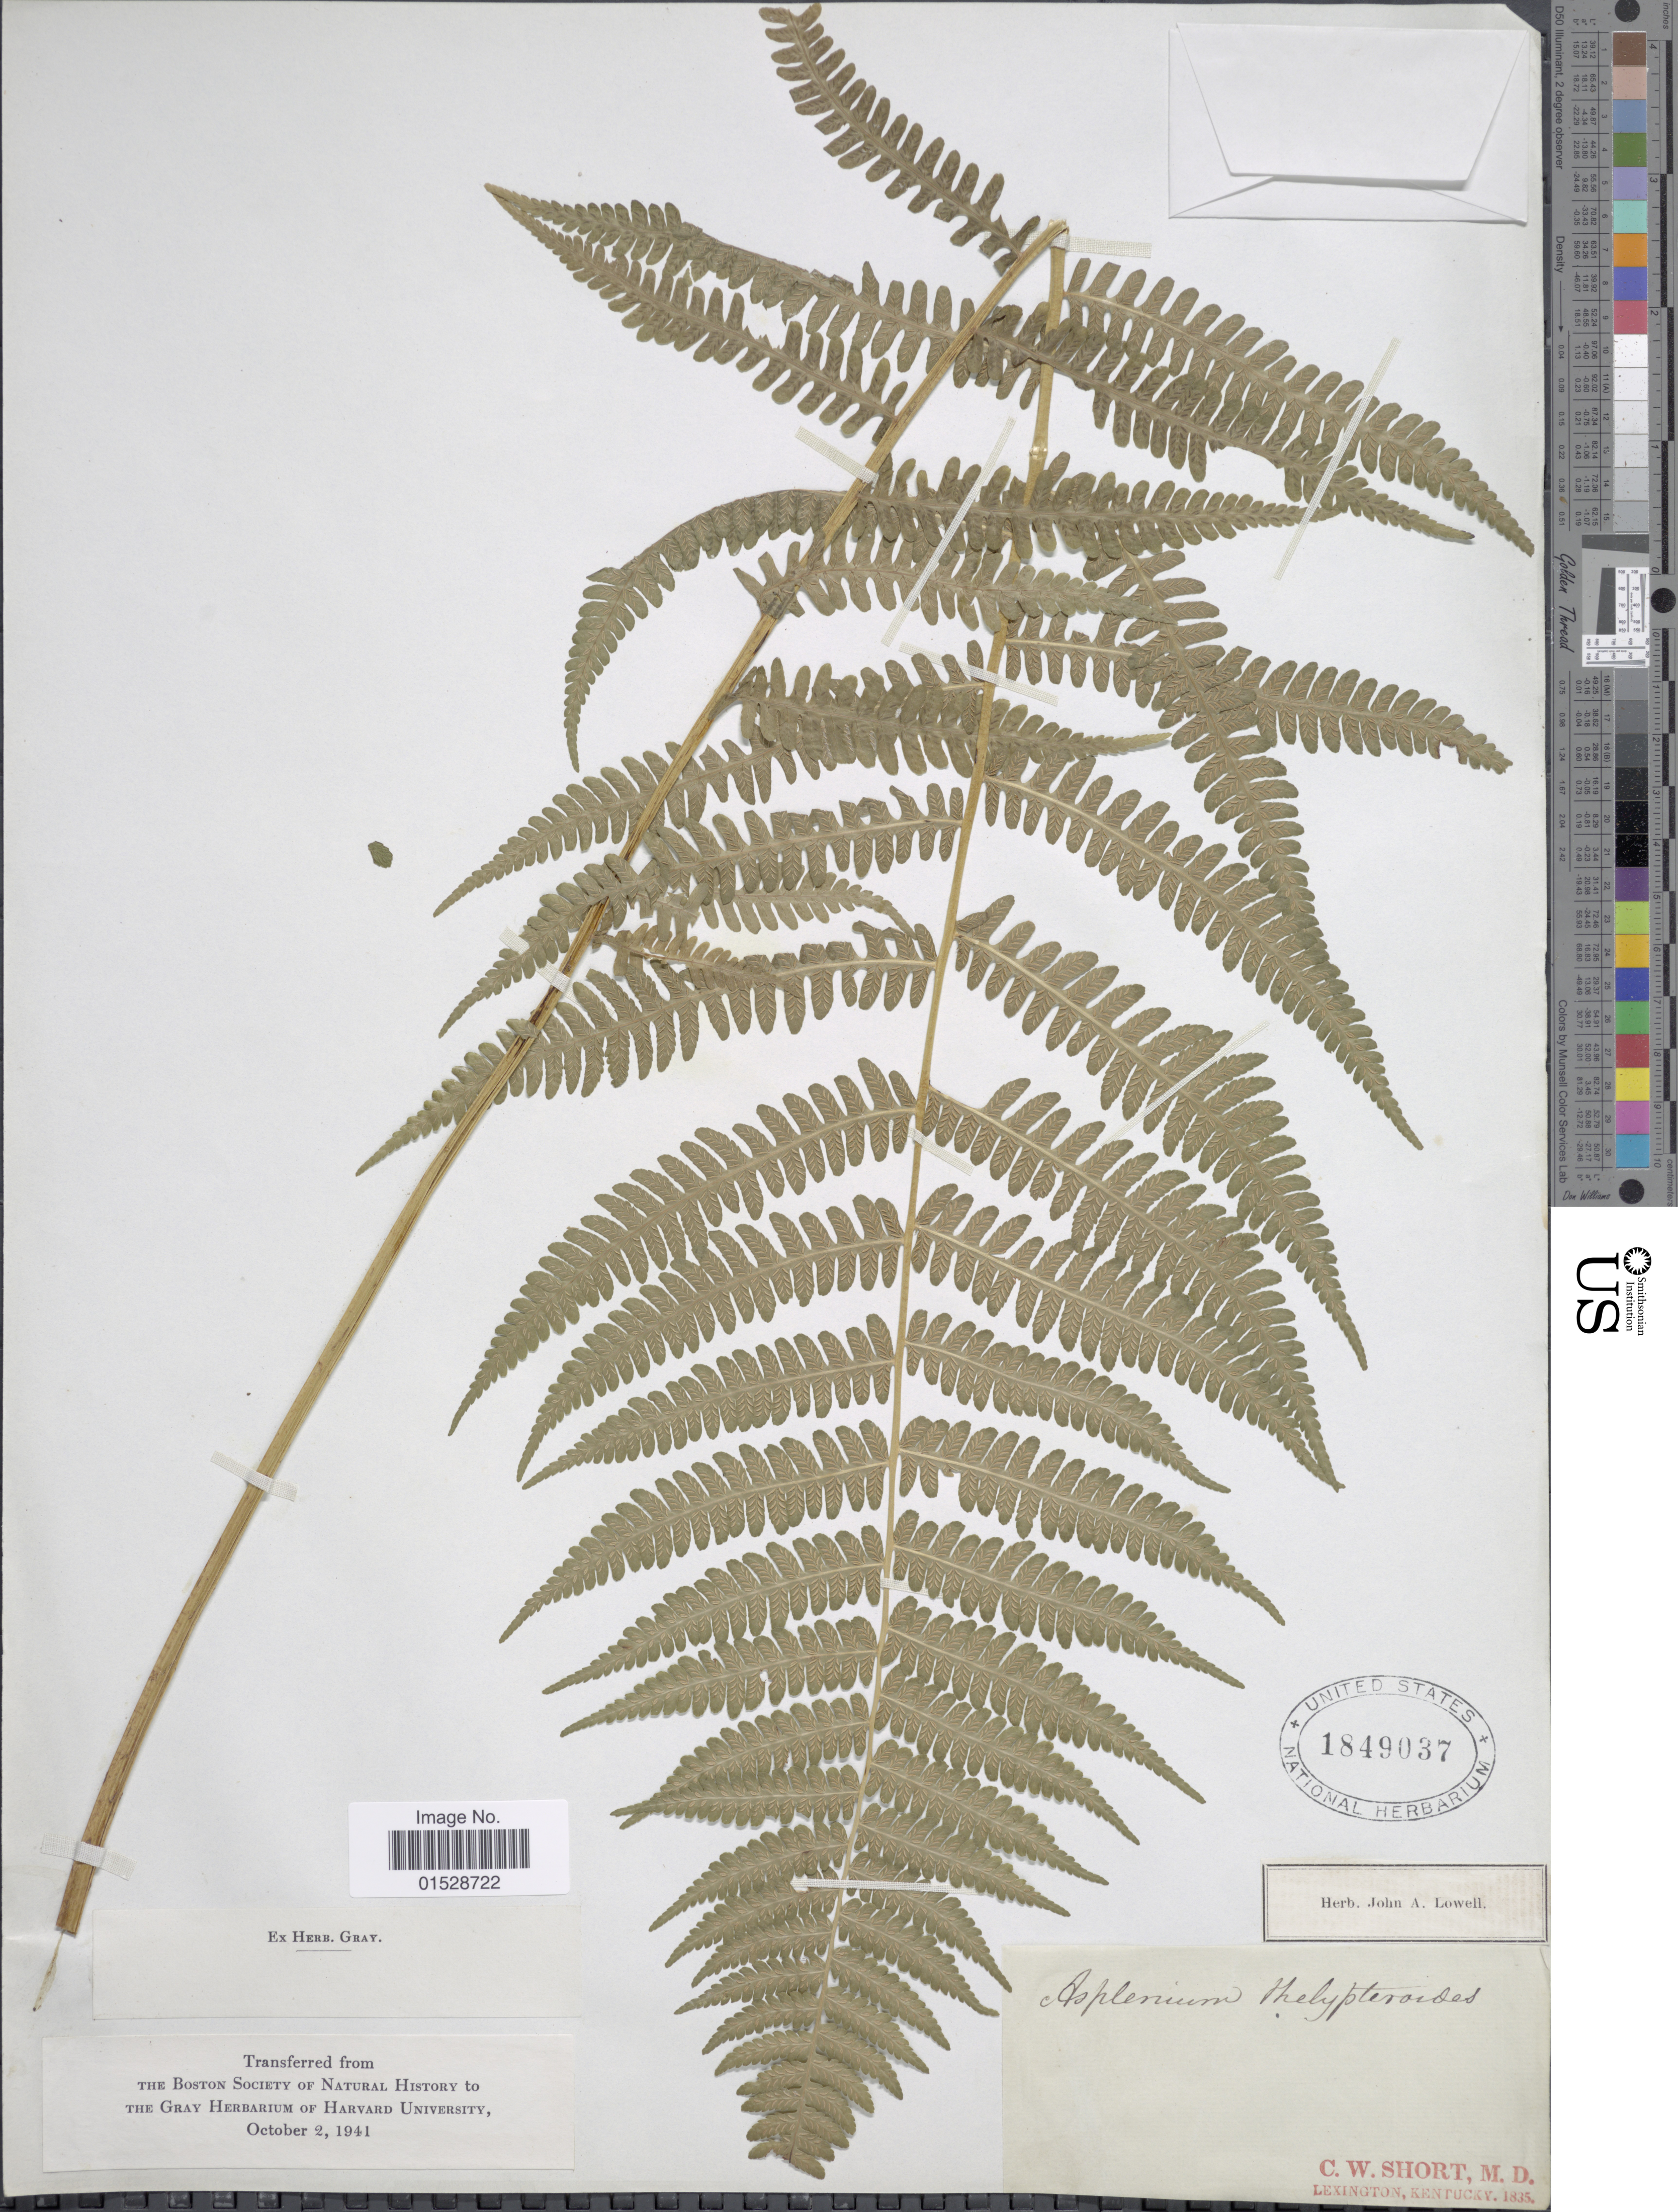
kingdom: Plantae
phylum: Tracheophyta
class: Polypodiopsida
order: Polypodiales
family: Athyriaceae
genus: Deparia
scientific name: Deparia acrostichoides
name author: (Sw.) M. Kato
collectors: C. W. Short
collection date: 1835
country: United States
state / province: Kentucky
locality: Lexington, Kentucky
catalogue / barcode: US 1849037